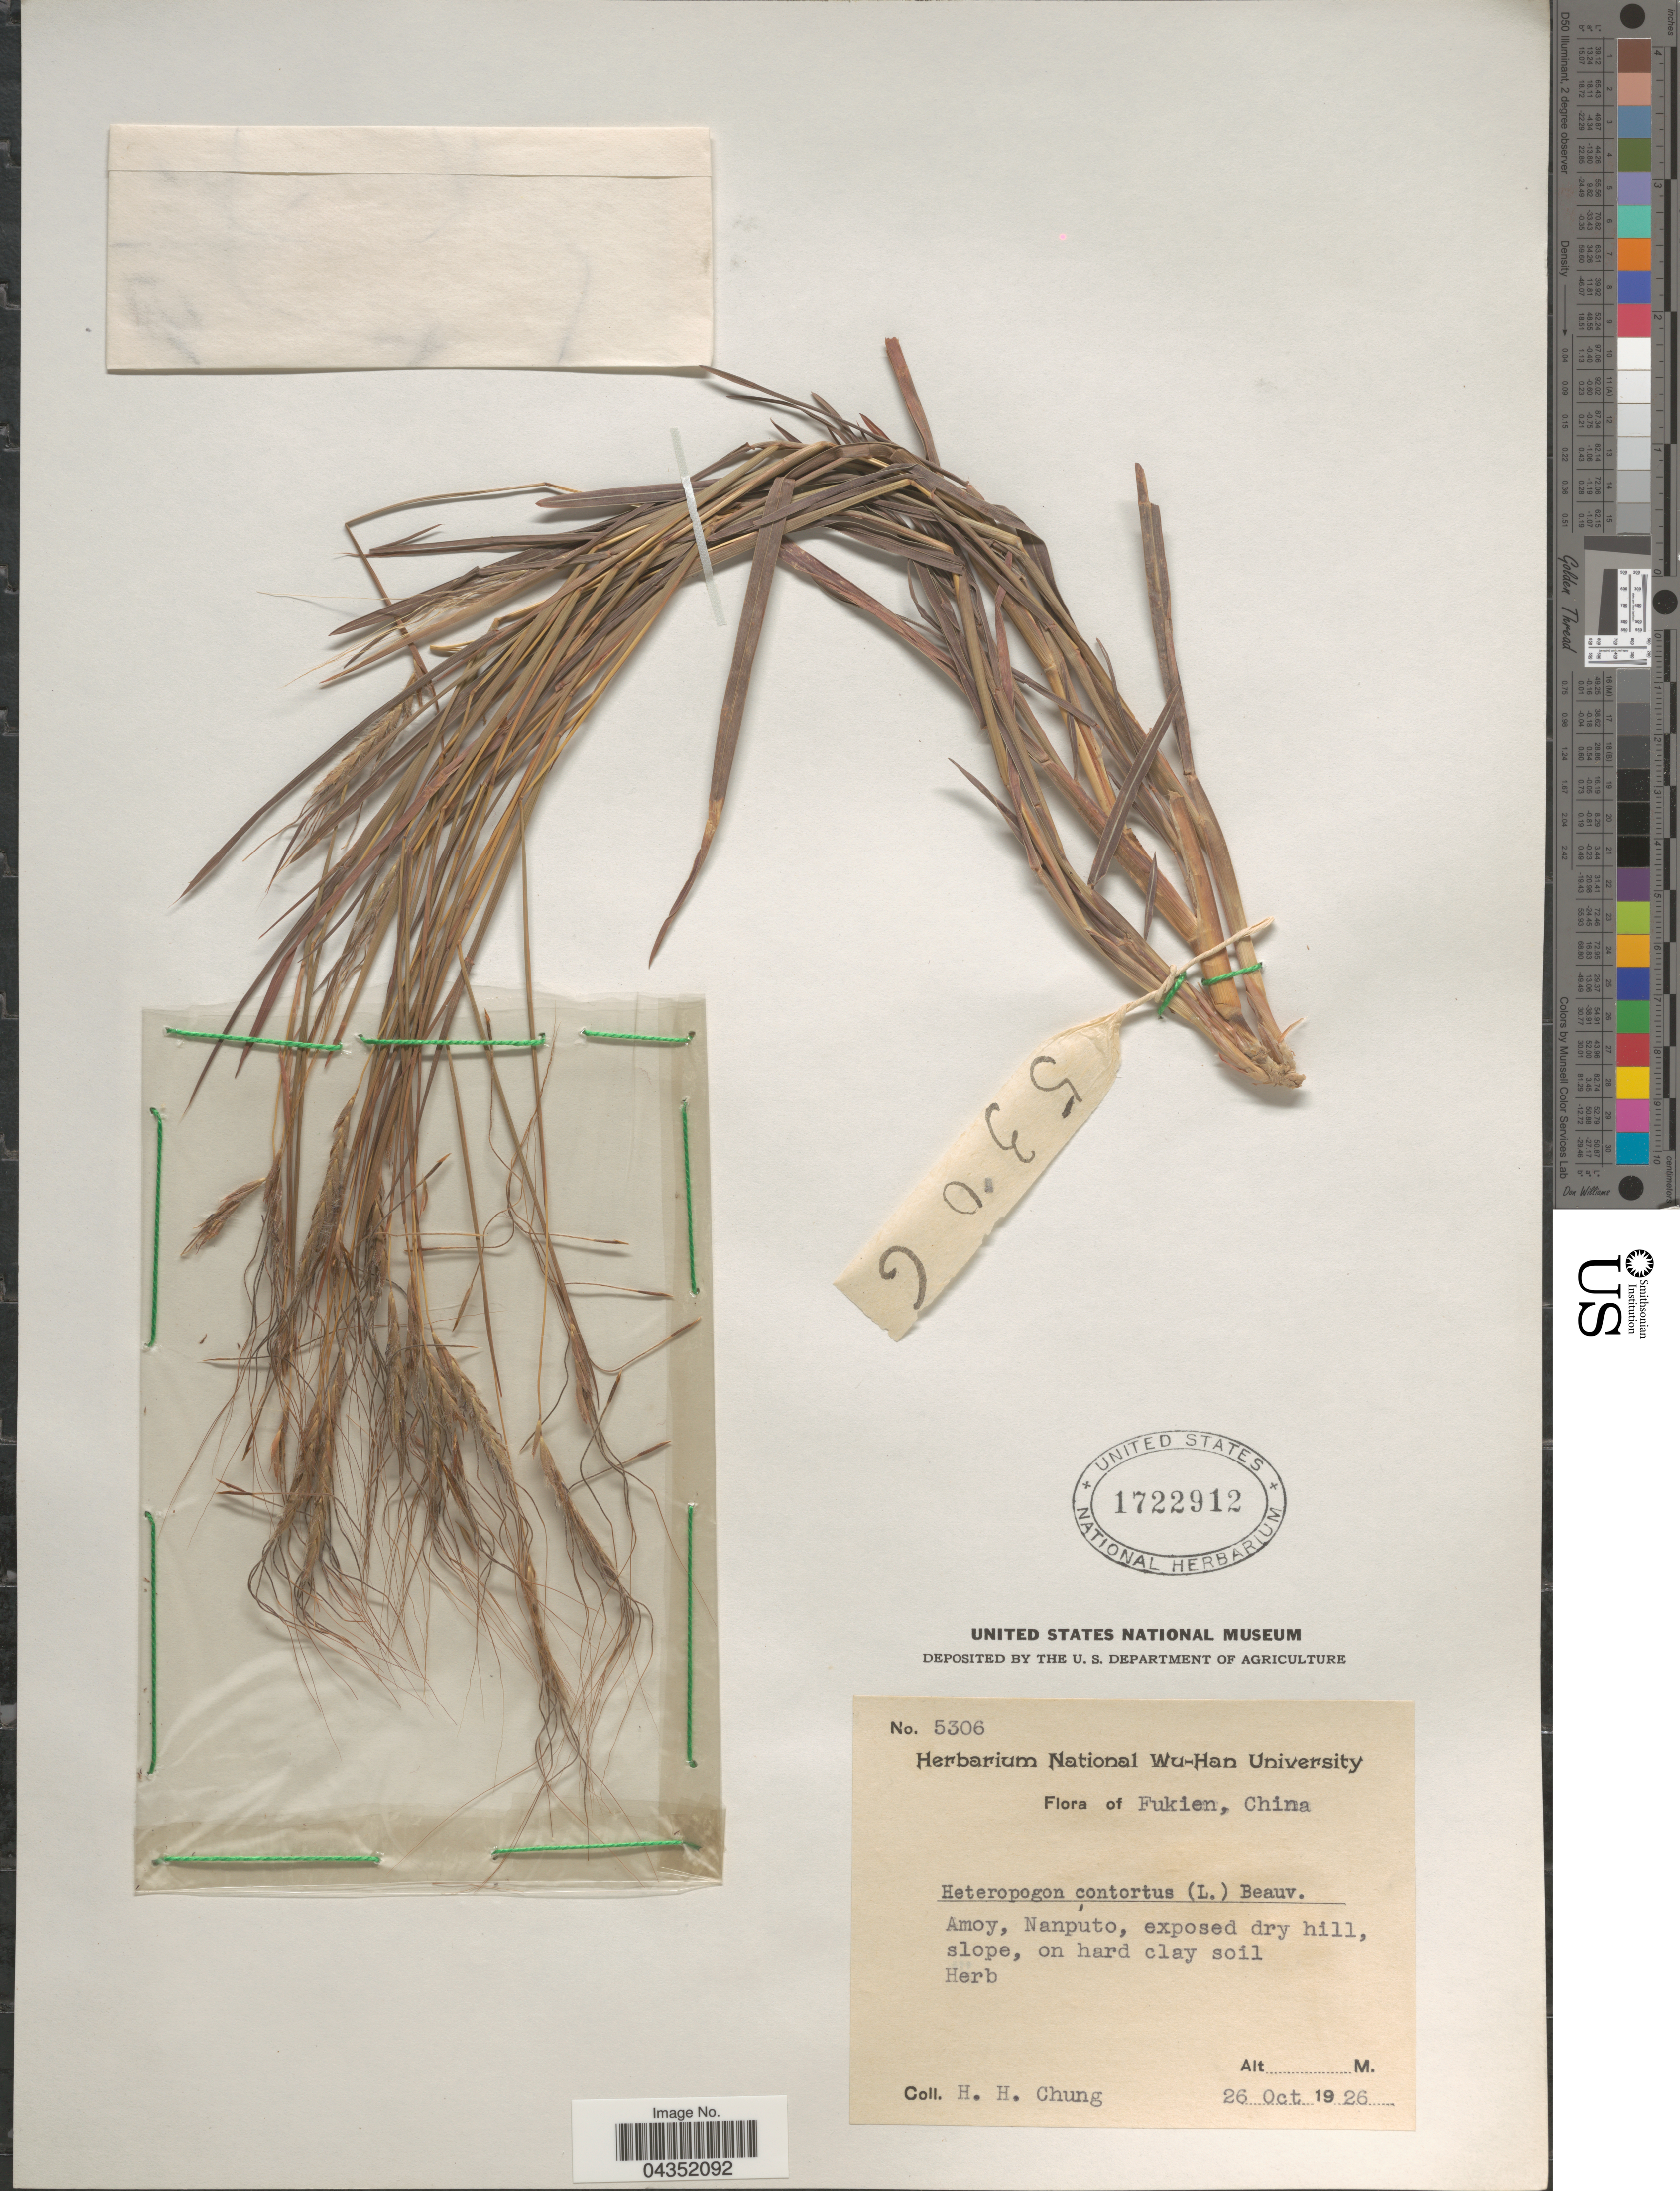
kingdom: Plantae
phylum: Tracheophyta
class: Liliopsida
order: Poales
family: Poaceae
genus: Heteropogon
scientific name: Heteropogon contortus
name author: (L.) P. Beauv. ex Roem. & Schult.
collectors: H. Chung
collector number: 5306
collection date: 1926-10-26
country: China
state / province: Fujian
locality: Fukien. Amoy, Nanputo.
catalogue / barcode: US 1722912